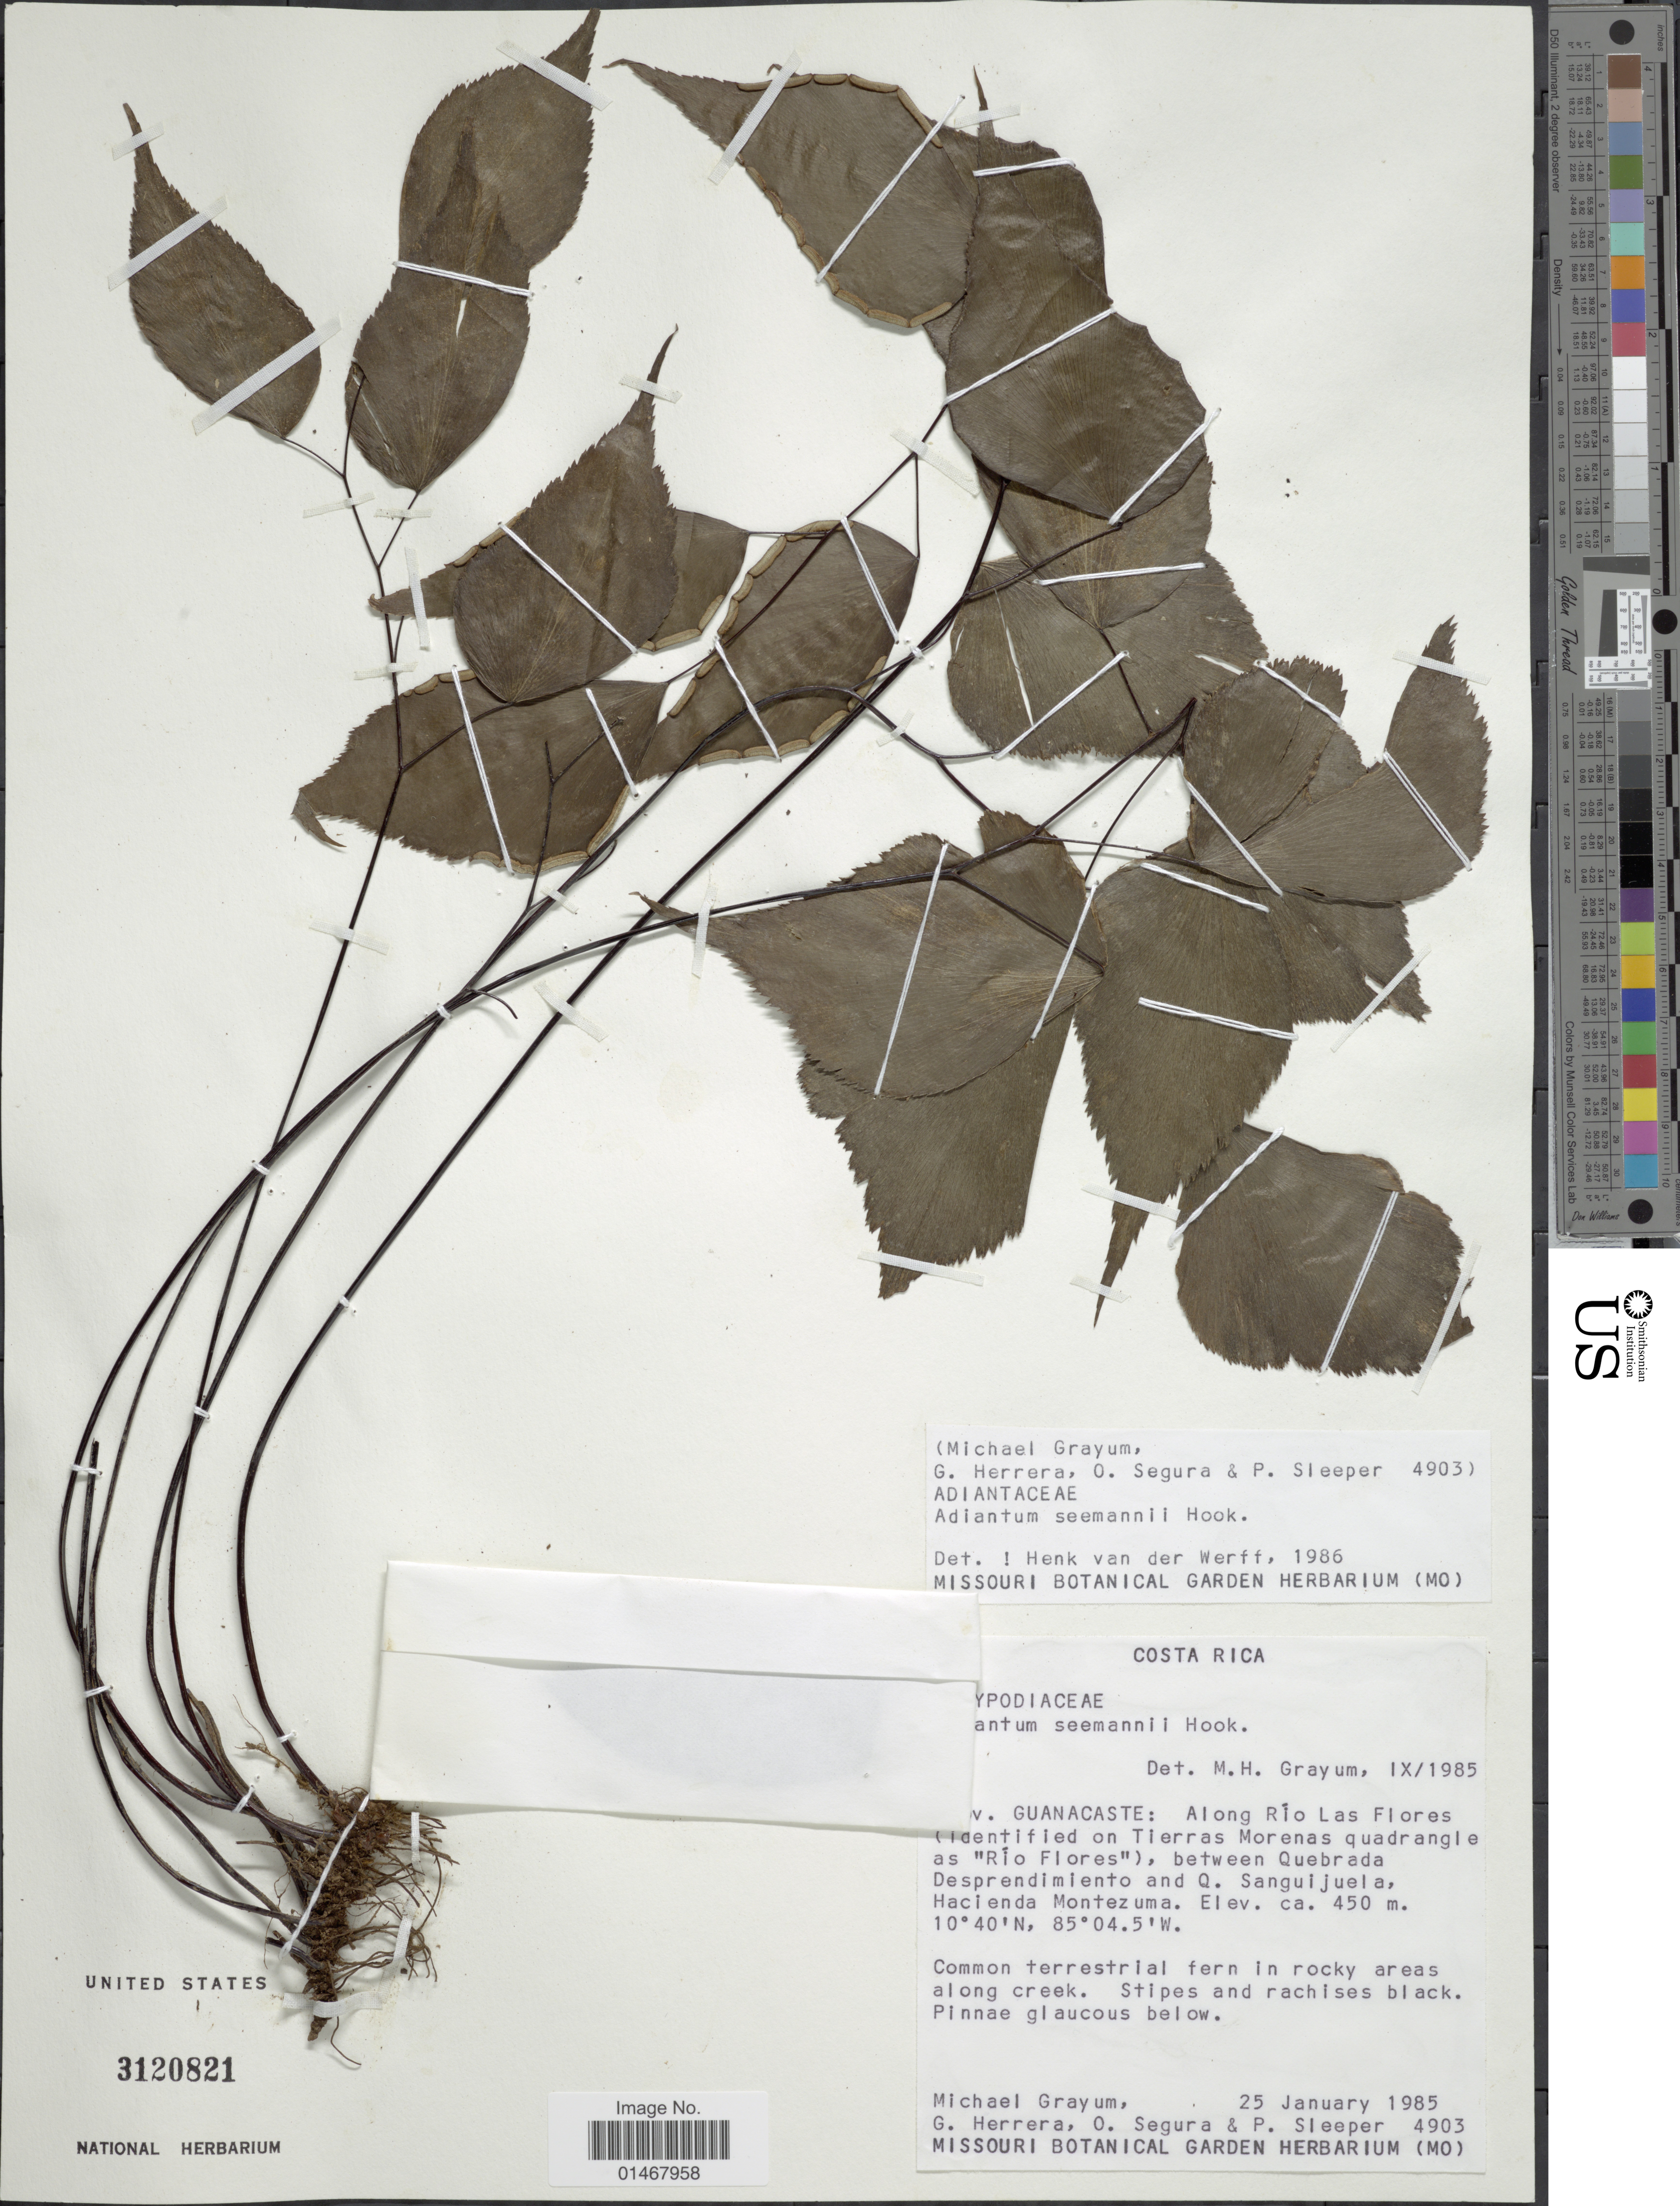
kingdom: Plantae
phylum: Tracheophyta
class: Polypodiopsida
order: Polypodiales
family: Pteridaceae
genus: Adiantum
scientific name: Adiantum seemannii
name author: Hook.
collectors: M. H. Grayum, G. Herrera, O. Segura & P. Sleeper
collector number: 4903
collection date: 1985-01-25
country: Costa Rica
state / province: Guanacaste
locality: Along Río Las Flores (Identified on Tierras Morenas quadrangle as 'Rio Flores'), between Quebrada Desorendimiento and Q. Sanguijuela, Hacienda Montezuma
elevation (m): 450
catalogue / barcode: US 3120821